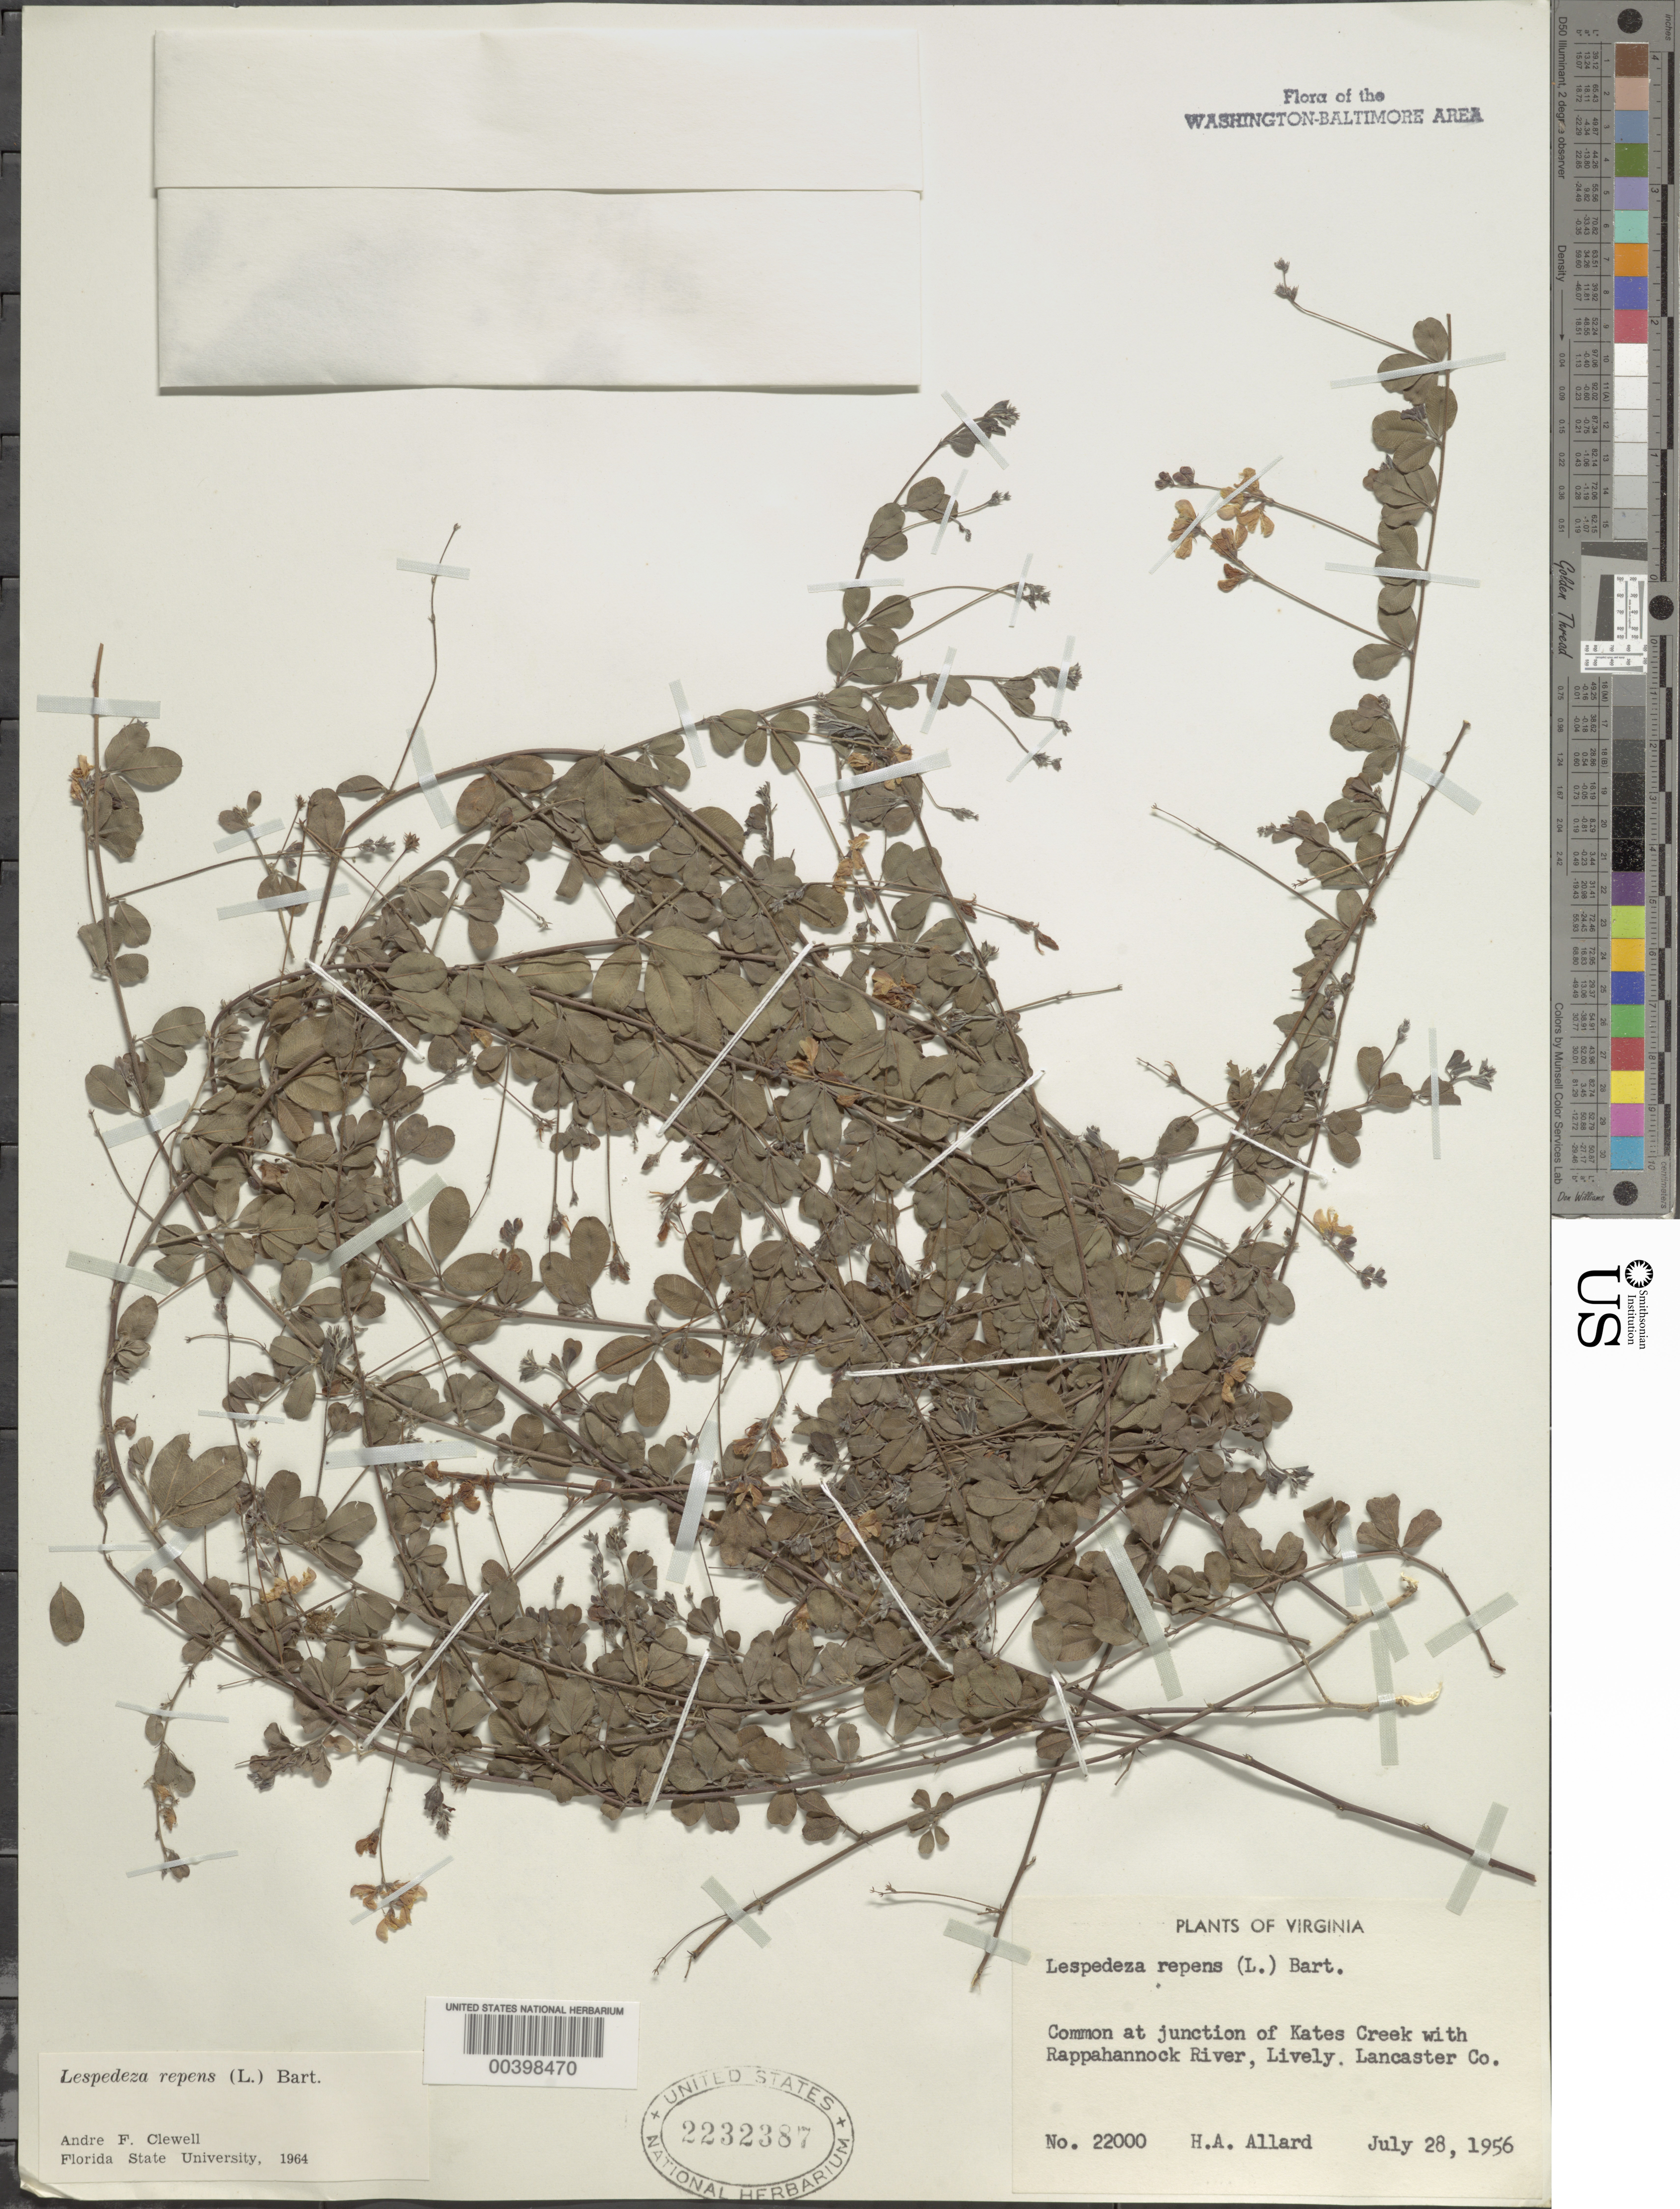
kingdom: Plantae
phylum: Tracheophyta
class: Magnoliopsida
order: Fabales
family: Fabaceae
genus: Lespedeza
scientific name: Lespedeza repens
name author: (L.) W.P.C. Barton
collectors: H. A. Allard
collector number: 22000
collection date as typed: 28 Jul 1956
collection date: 1956-07-28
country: United States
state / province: Virginia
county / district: Lancaster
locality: Junction of Kates Creek and Rappahannock River, Lively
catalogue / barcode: US 2232387